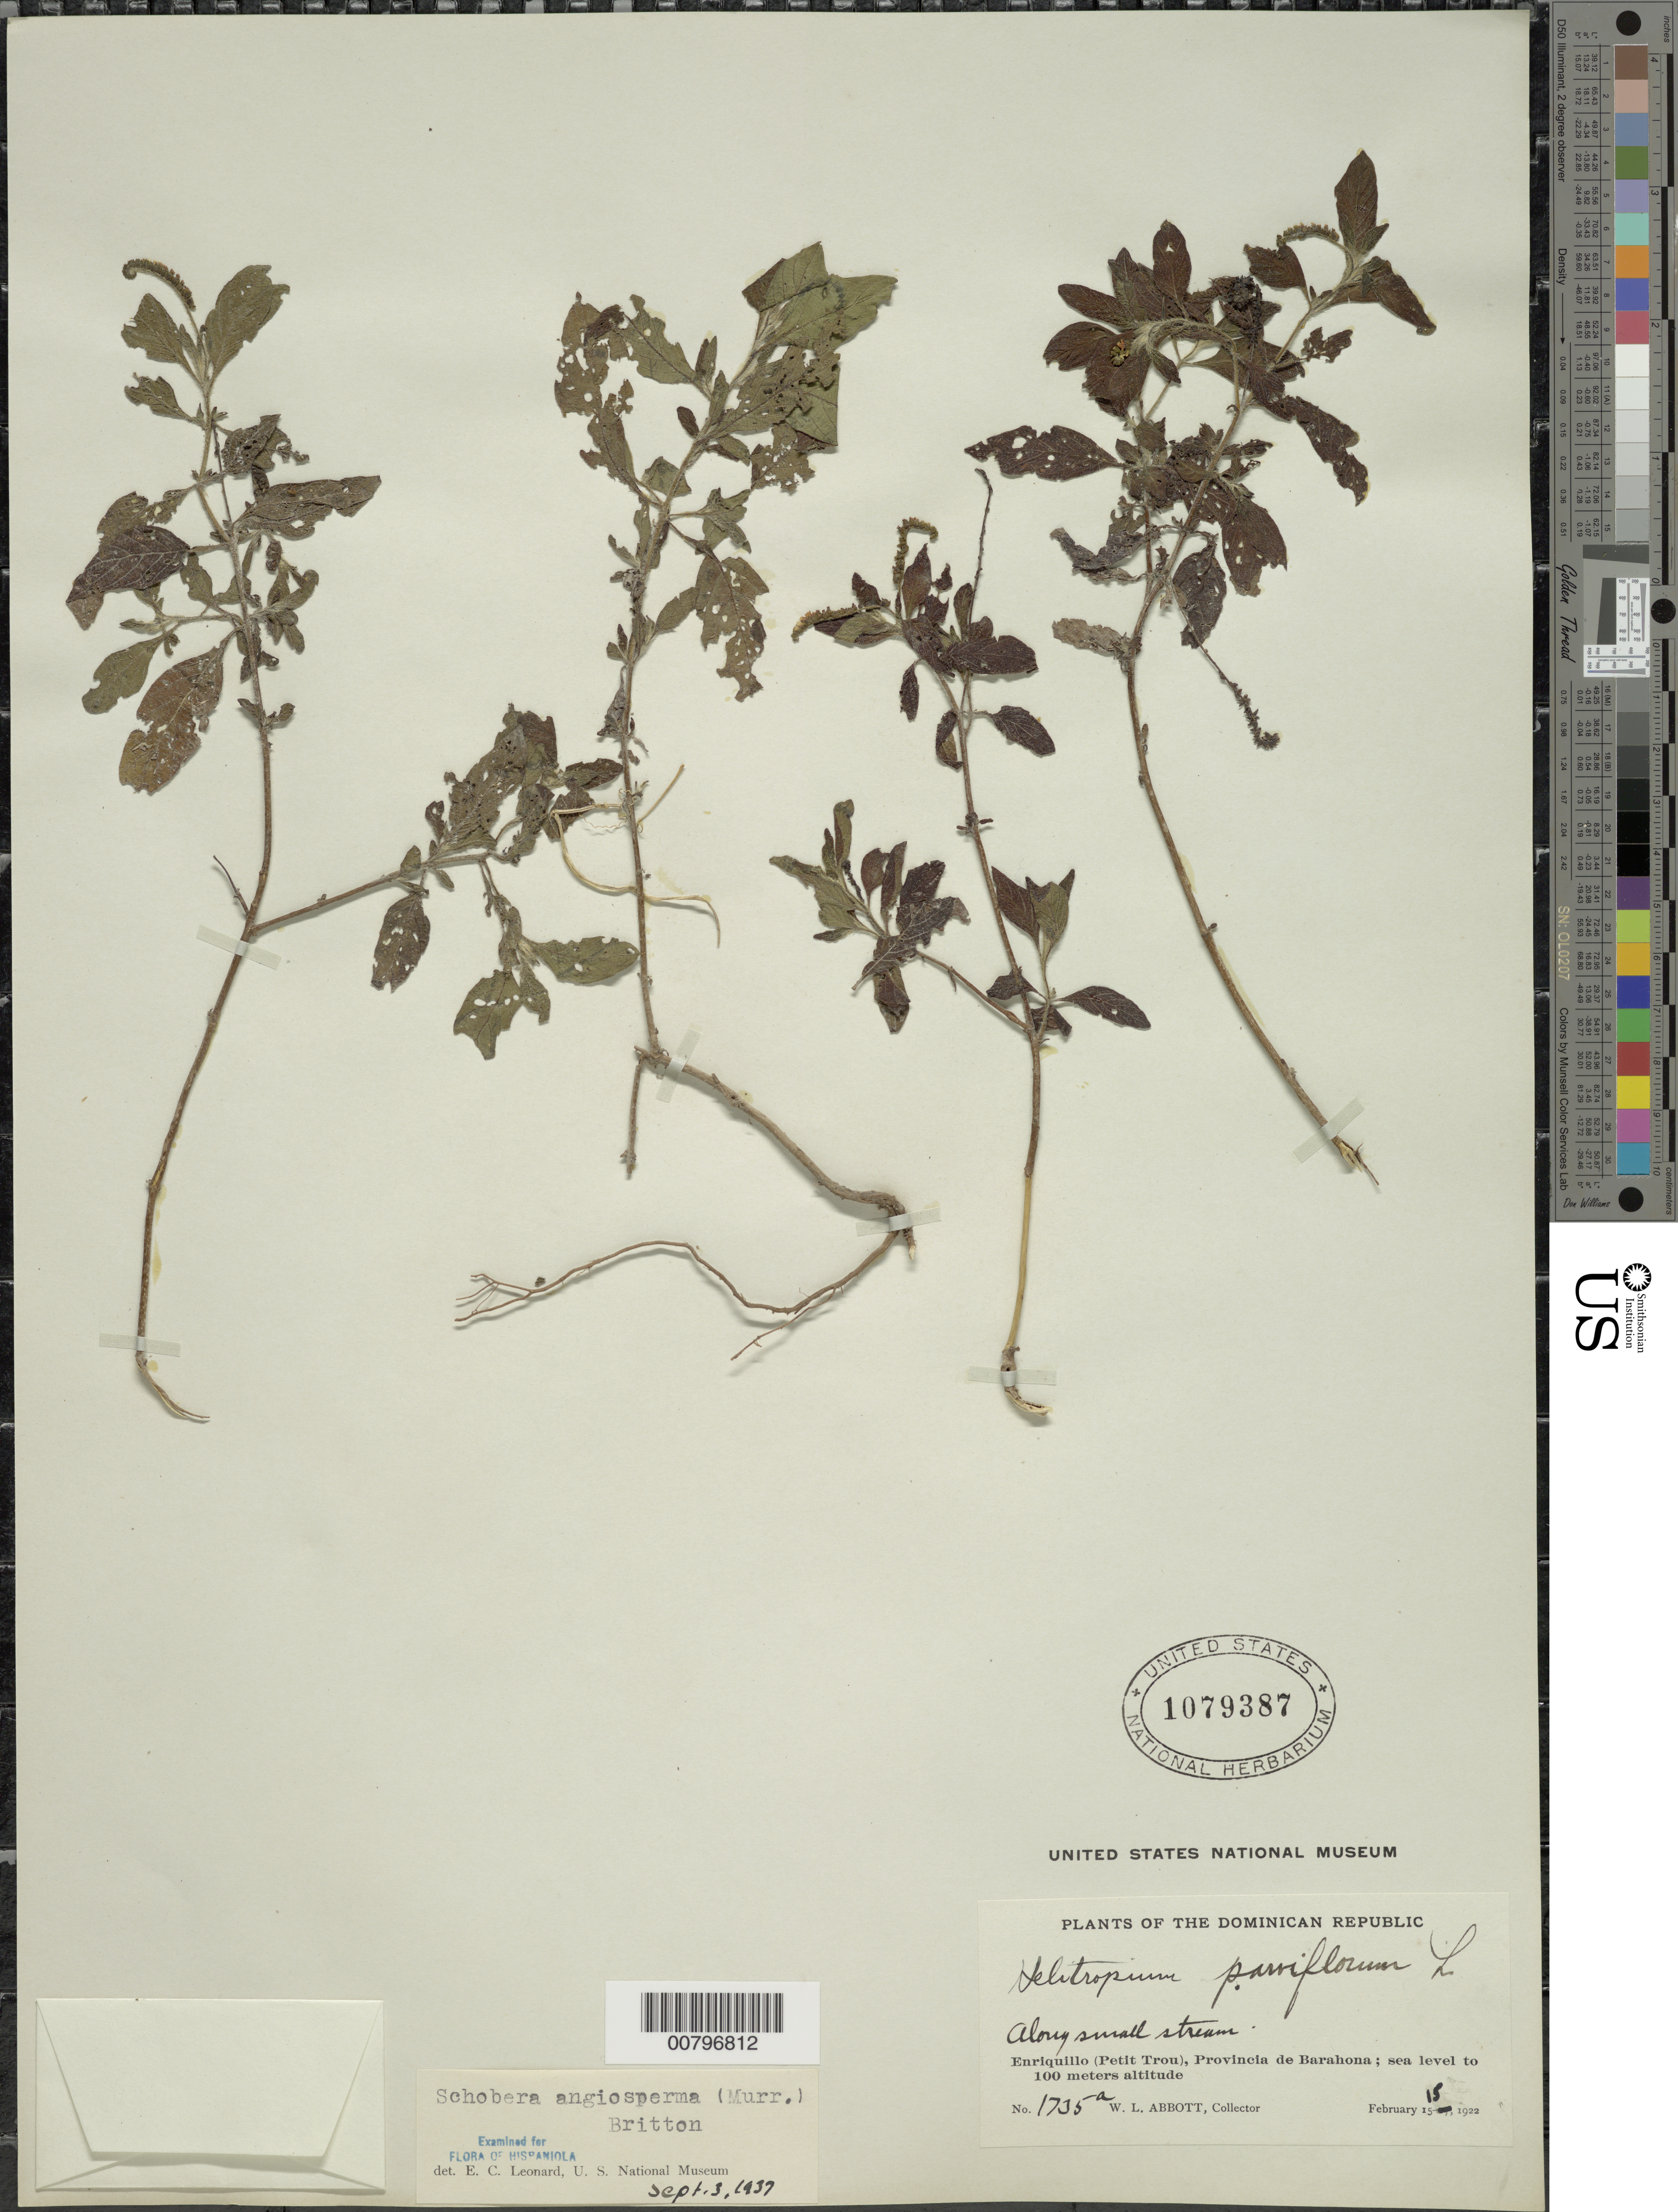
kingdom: Plantae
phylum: Tracheophyta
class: Magnoliopsida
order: Boraginales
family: Heliotropiaceae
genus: Heliotropium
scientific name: Heliotropium parviflorum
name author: L.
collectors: W. L. Abbott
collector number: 1735A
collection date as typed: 15 Feb 1922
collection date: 1922-02-15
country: Dominican Republic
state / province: Barahona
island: Hispaniola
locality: Enriquillo (Petit Trou)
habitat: Along small stream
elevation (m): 0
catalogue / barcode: US 1079387